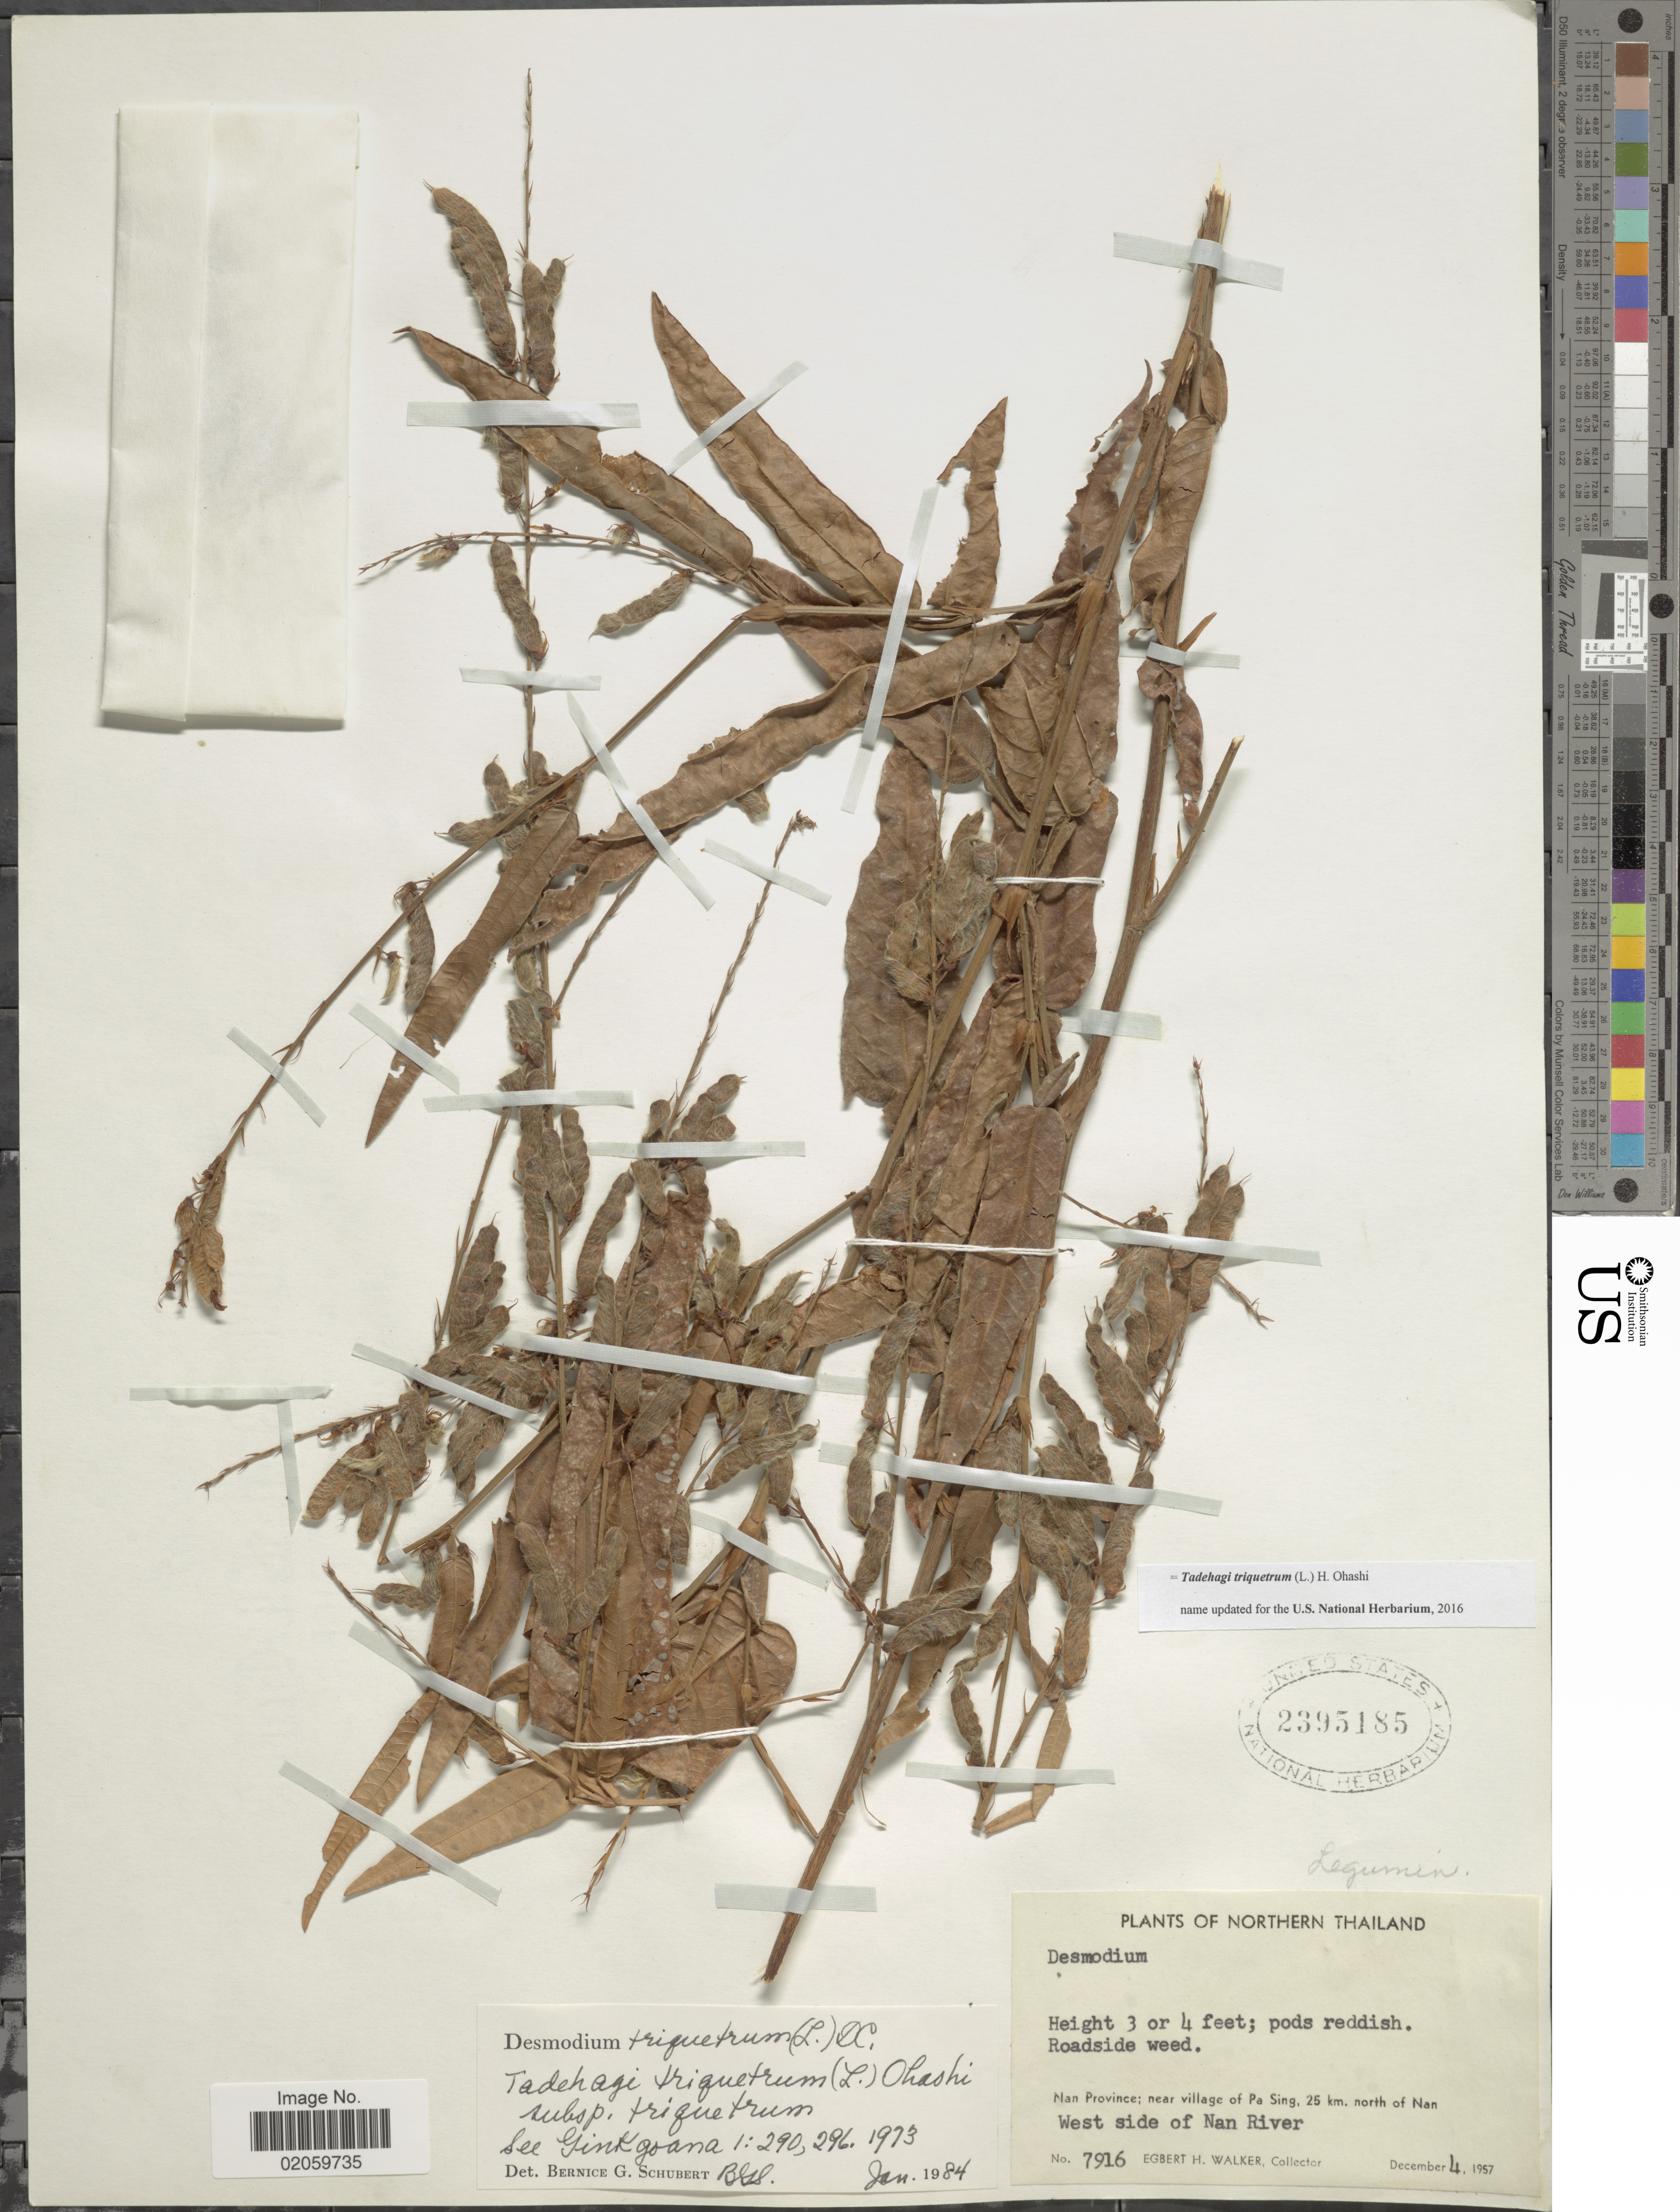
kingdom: Plantae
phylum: Tracheophyta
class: Magnoliopsida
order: Fabales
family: Fabaceae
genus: Tadehagi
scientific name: Tadehagi triquetrum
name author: (L.) H. Ohashi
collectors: E. H. Walker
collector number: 7916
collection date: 1957-12-04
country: Thailand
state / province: Nan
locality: Northern thailand, Nan province: near village of Pa Sing, 25 km. north of Nan West side of Nan River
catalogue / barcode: US 2395185